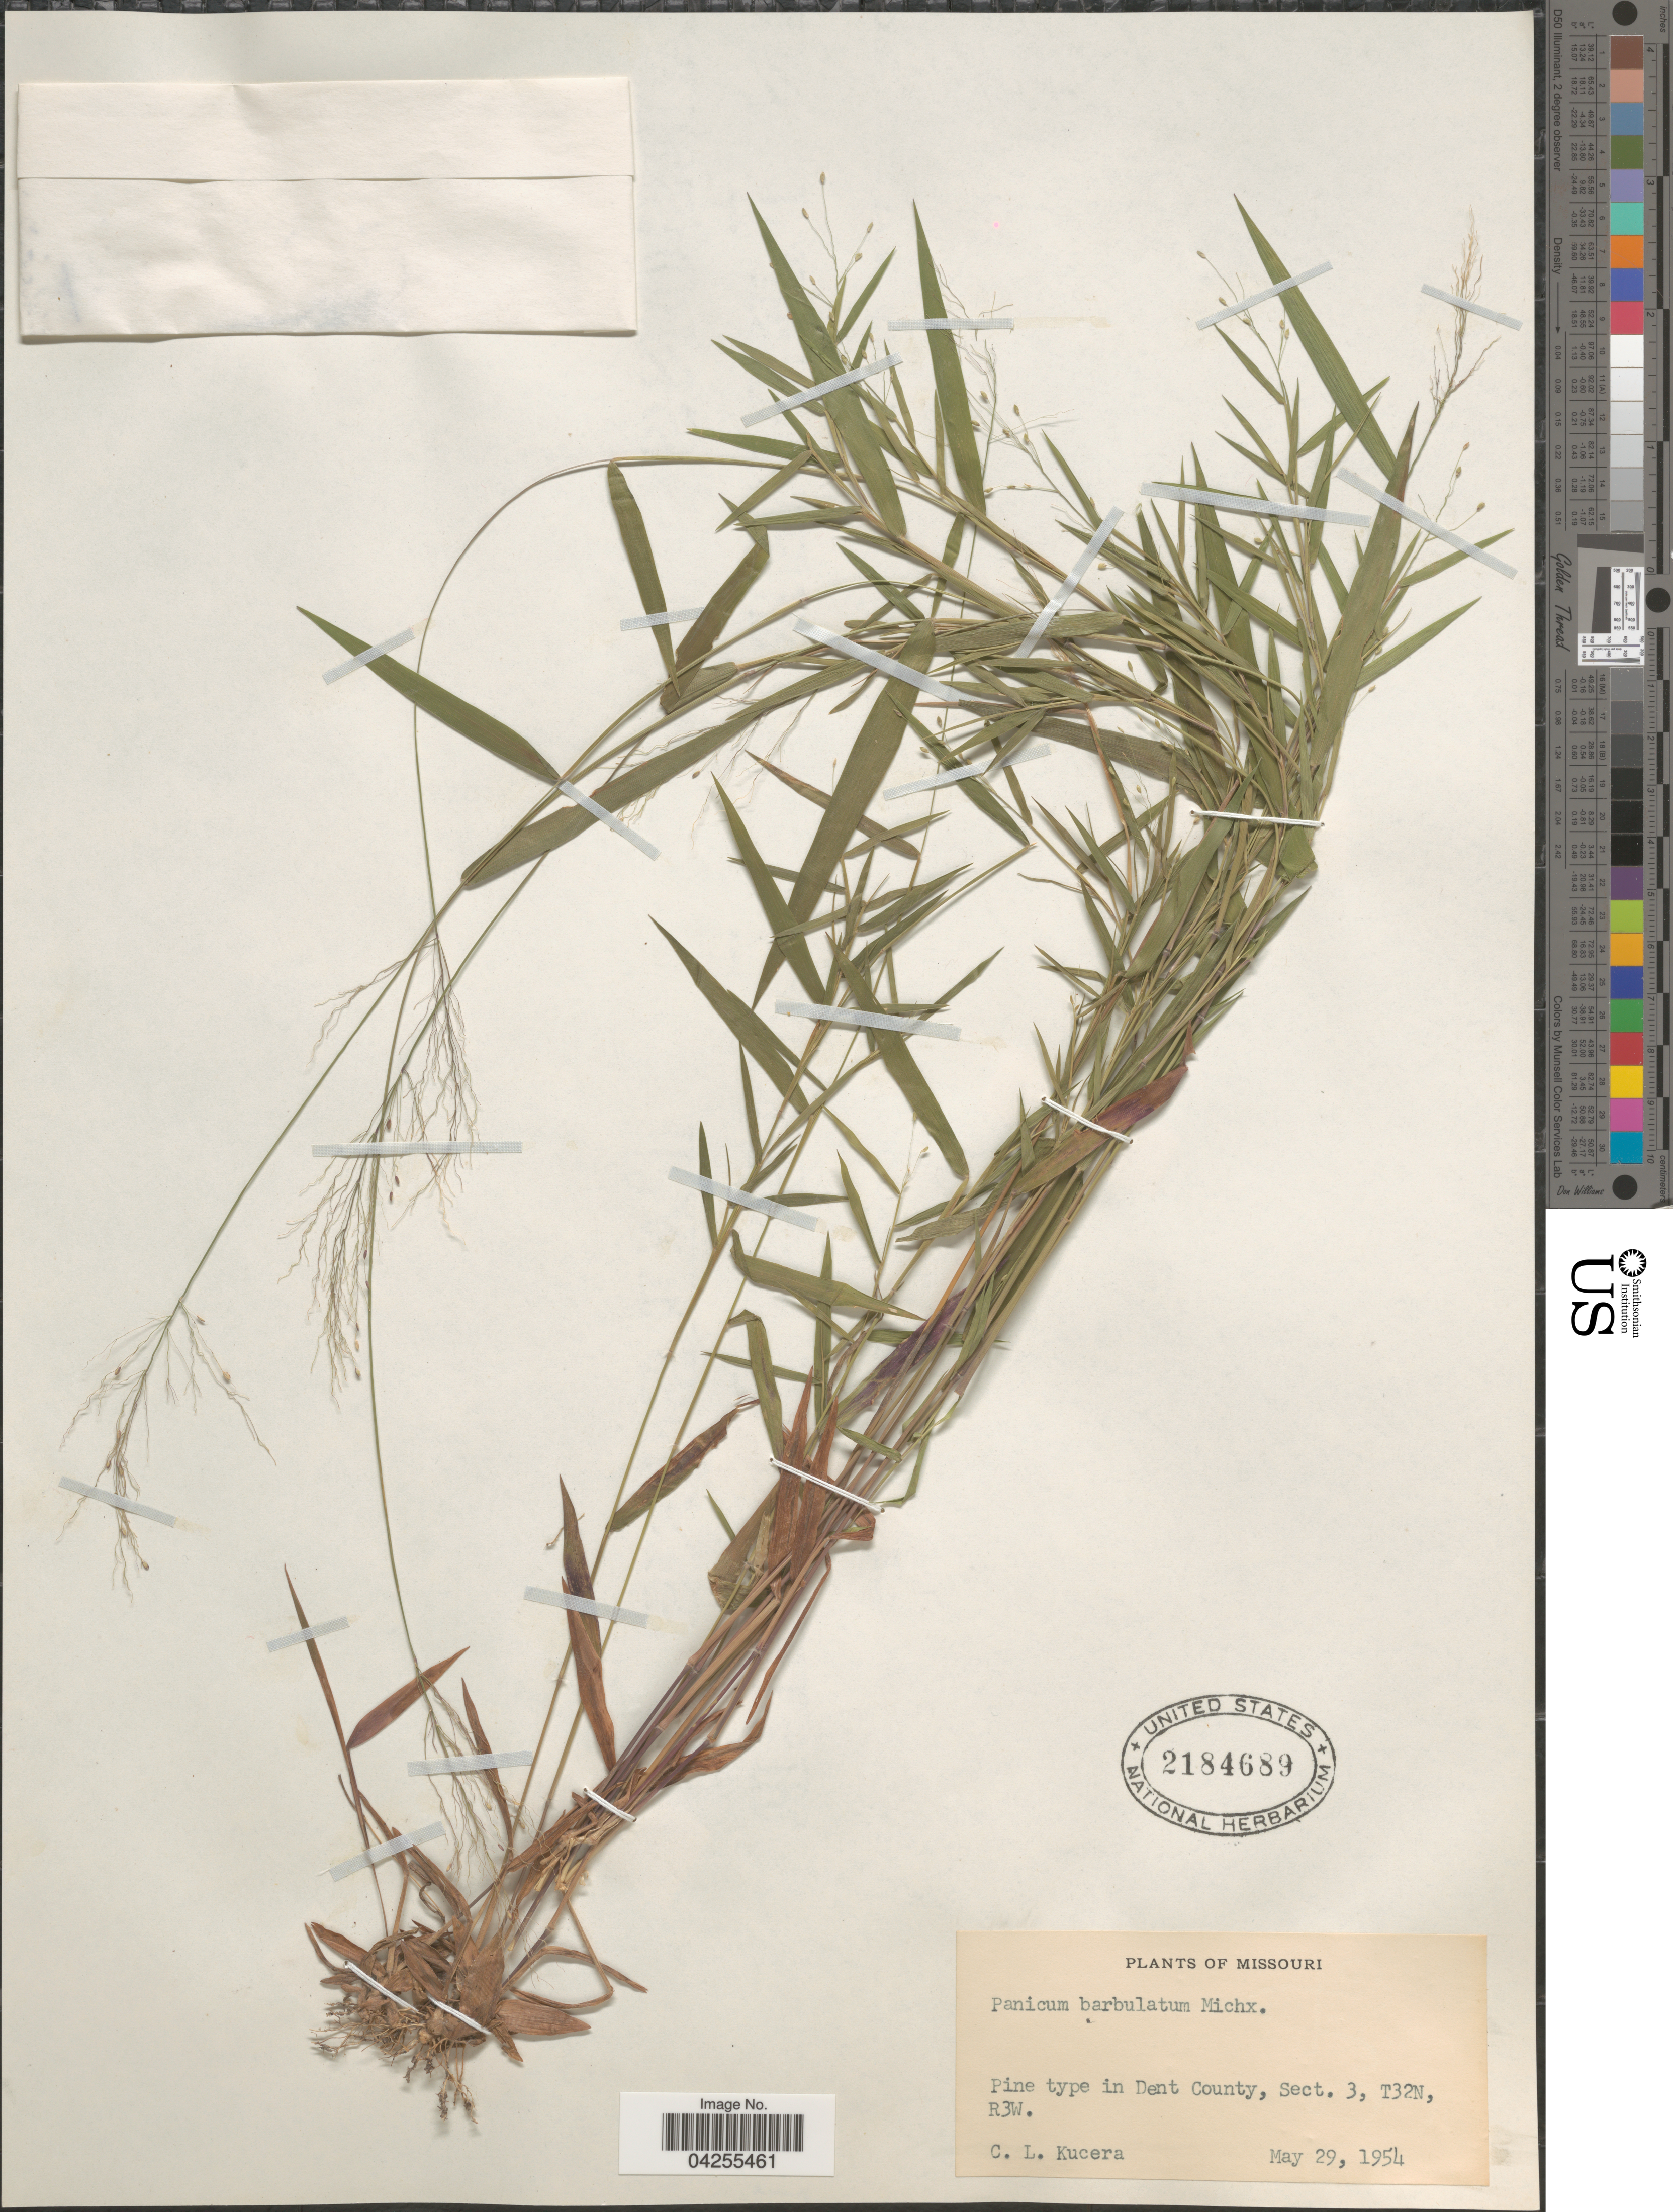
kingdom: Plantae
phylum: Tracheophyta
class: Liliopsida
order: Poales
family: Poaceae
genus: Dichanthelium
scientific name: Dichanthelium dichotomum var. dichotomum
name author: (L.) Gould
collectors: C. Kucera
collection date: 1954-05-29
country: United States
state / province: Missouri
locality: Pine type in Dent County, Sect. 3, T32N, R3W.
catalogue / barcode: US 2184689